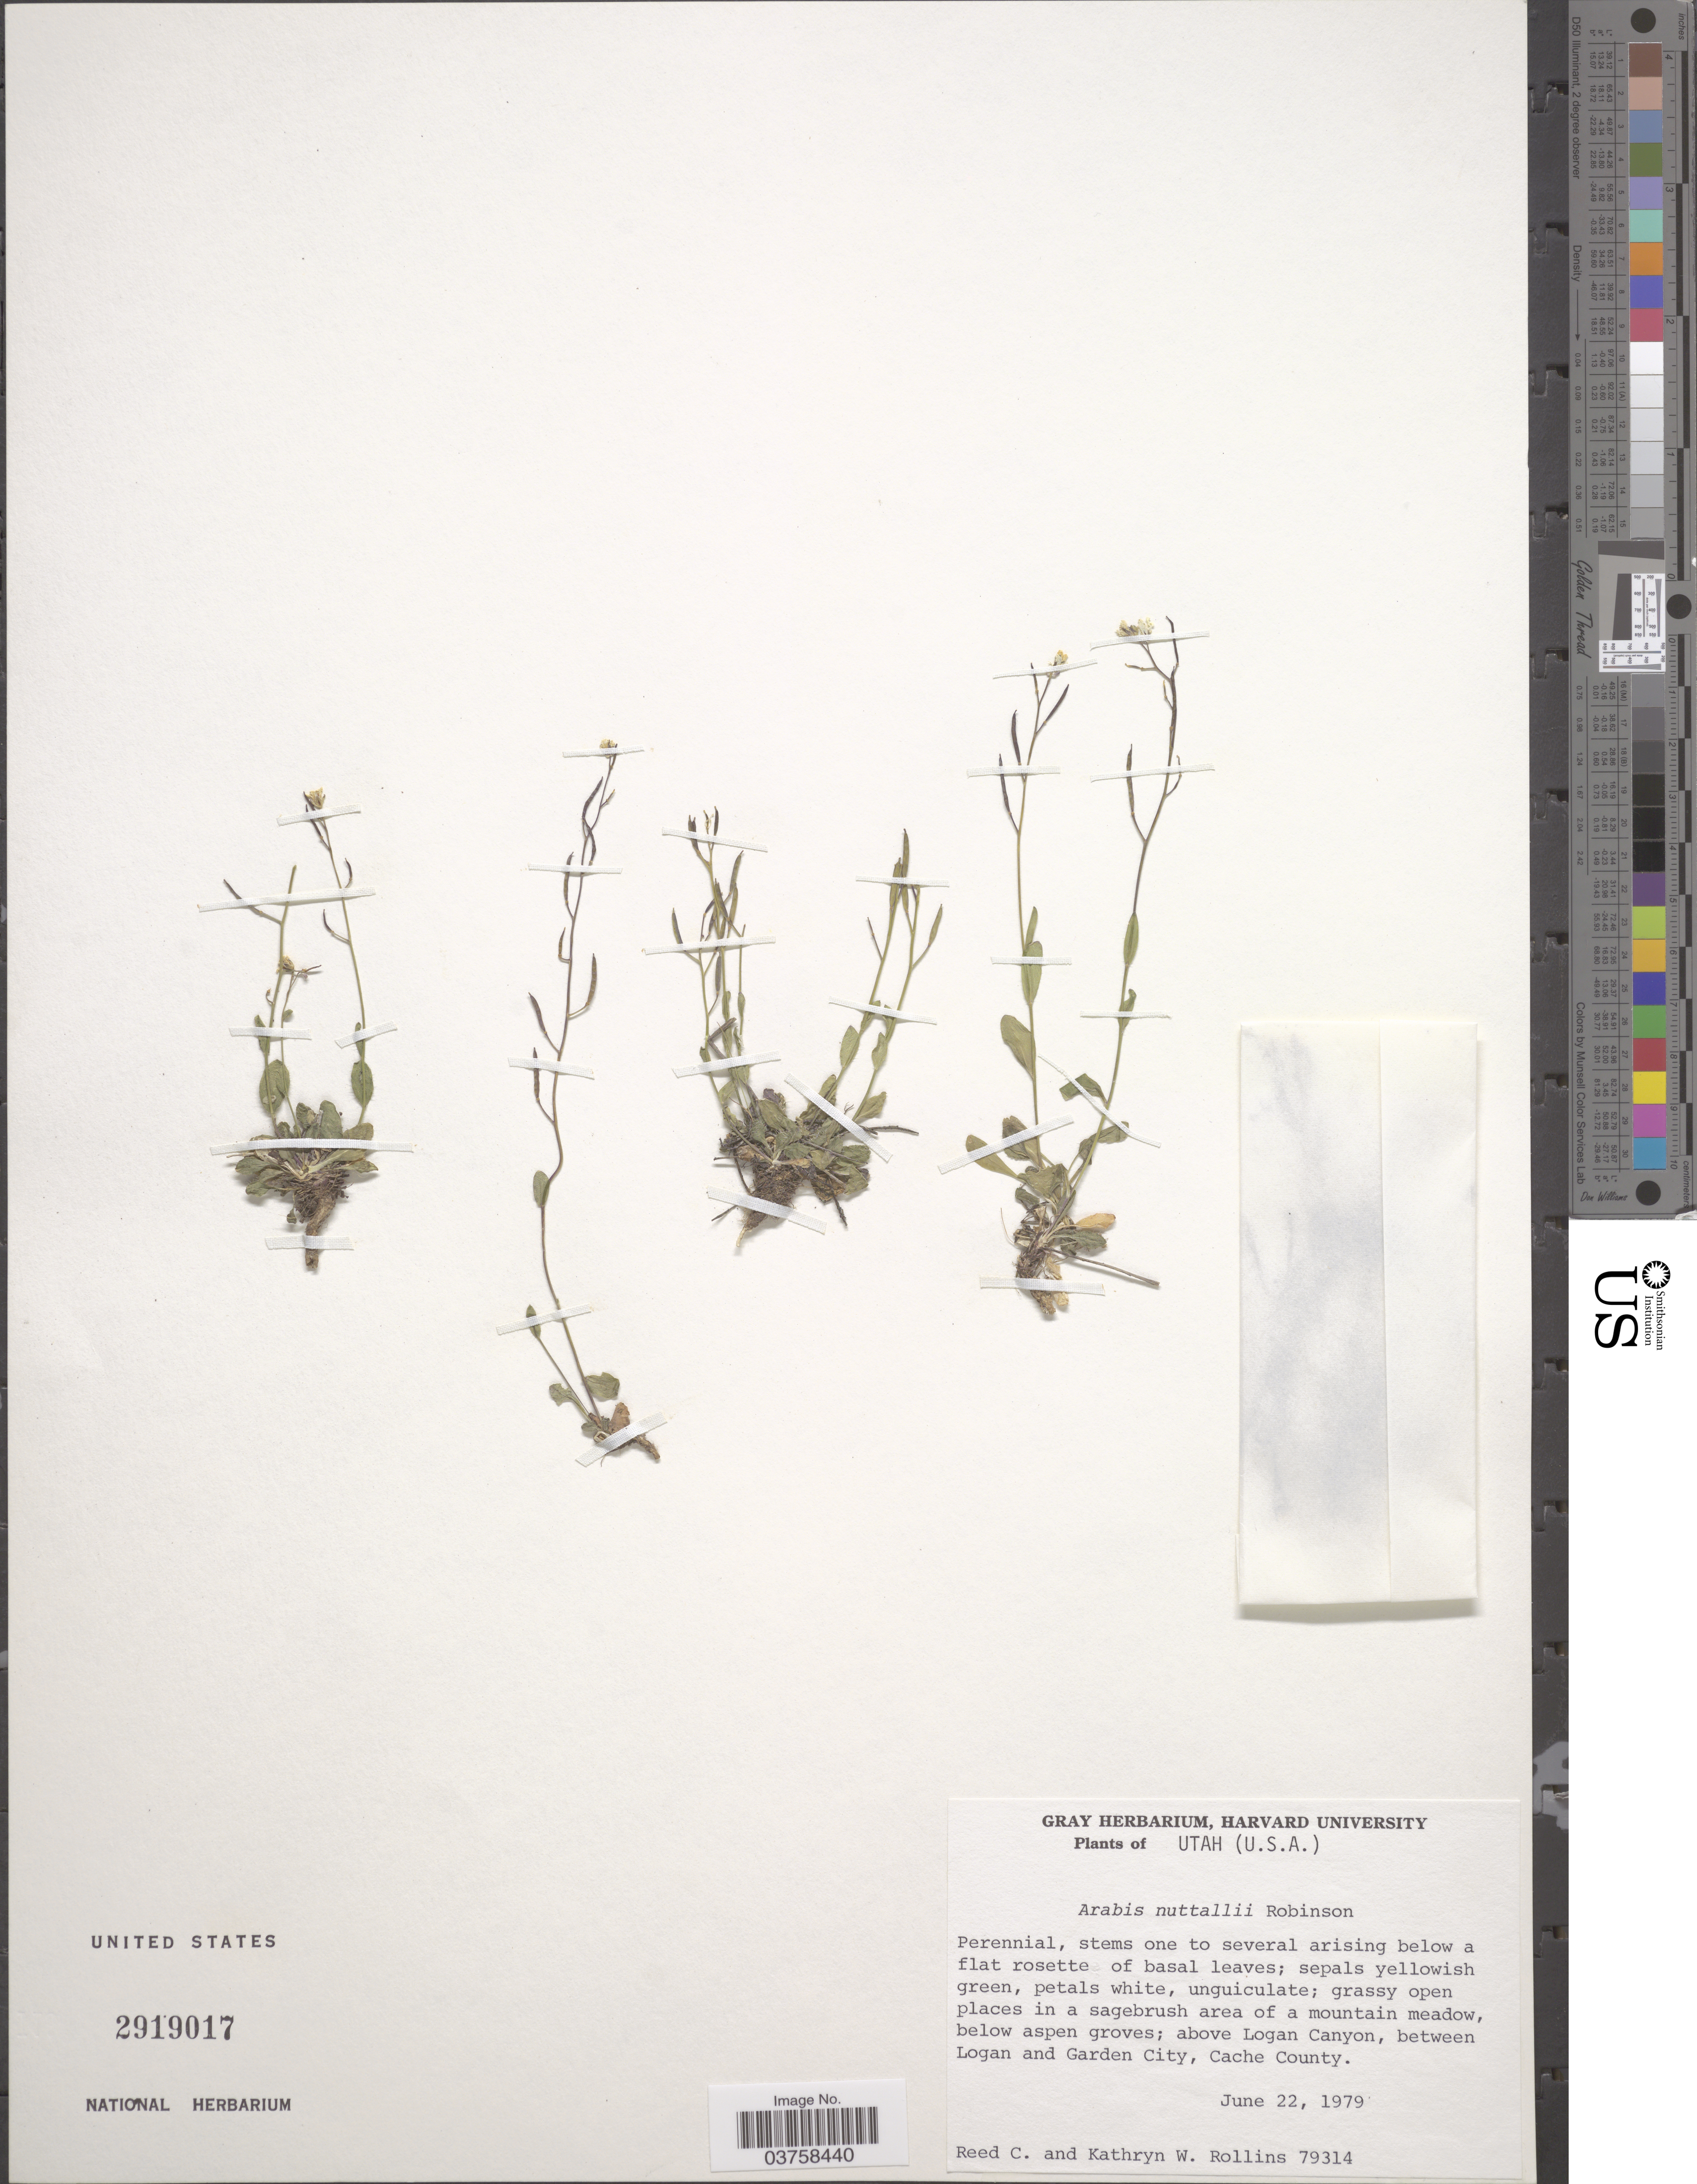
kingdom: Plantae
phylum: Tracheophyta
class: Magnoliopsida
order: Brassicales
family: Brassicaceae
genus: Arabis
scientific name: Arabis nuttallii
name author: B.L. Rob.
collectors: R. C. Rollins & K. W. Rollins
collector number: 79314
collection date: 1979-06-22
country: United States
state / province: Utah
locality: Above Logan Canyon, between Logan and Garden City, Cache County.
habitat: grassy open places in a sagebrush area of a mountain meadow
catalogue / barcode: US 2919017